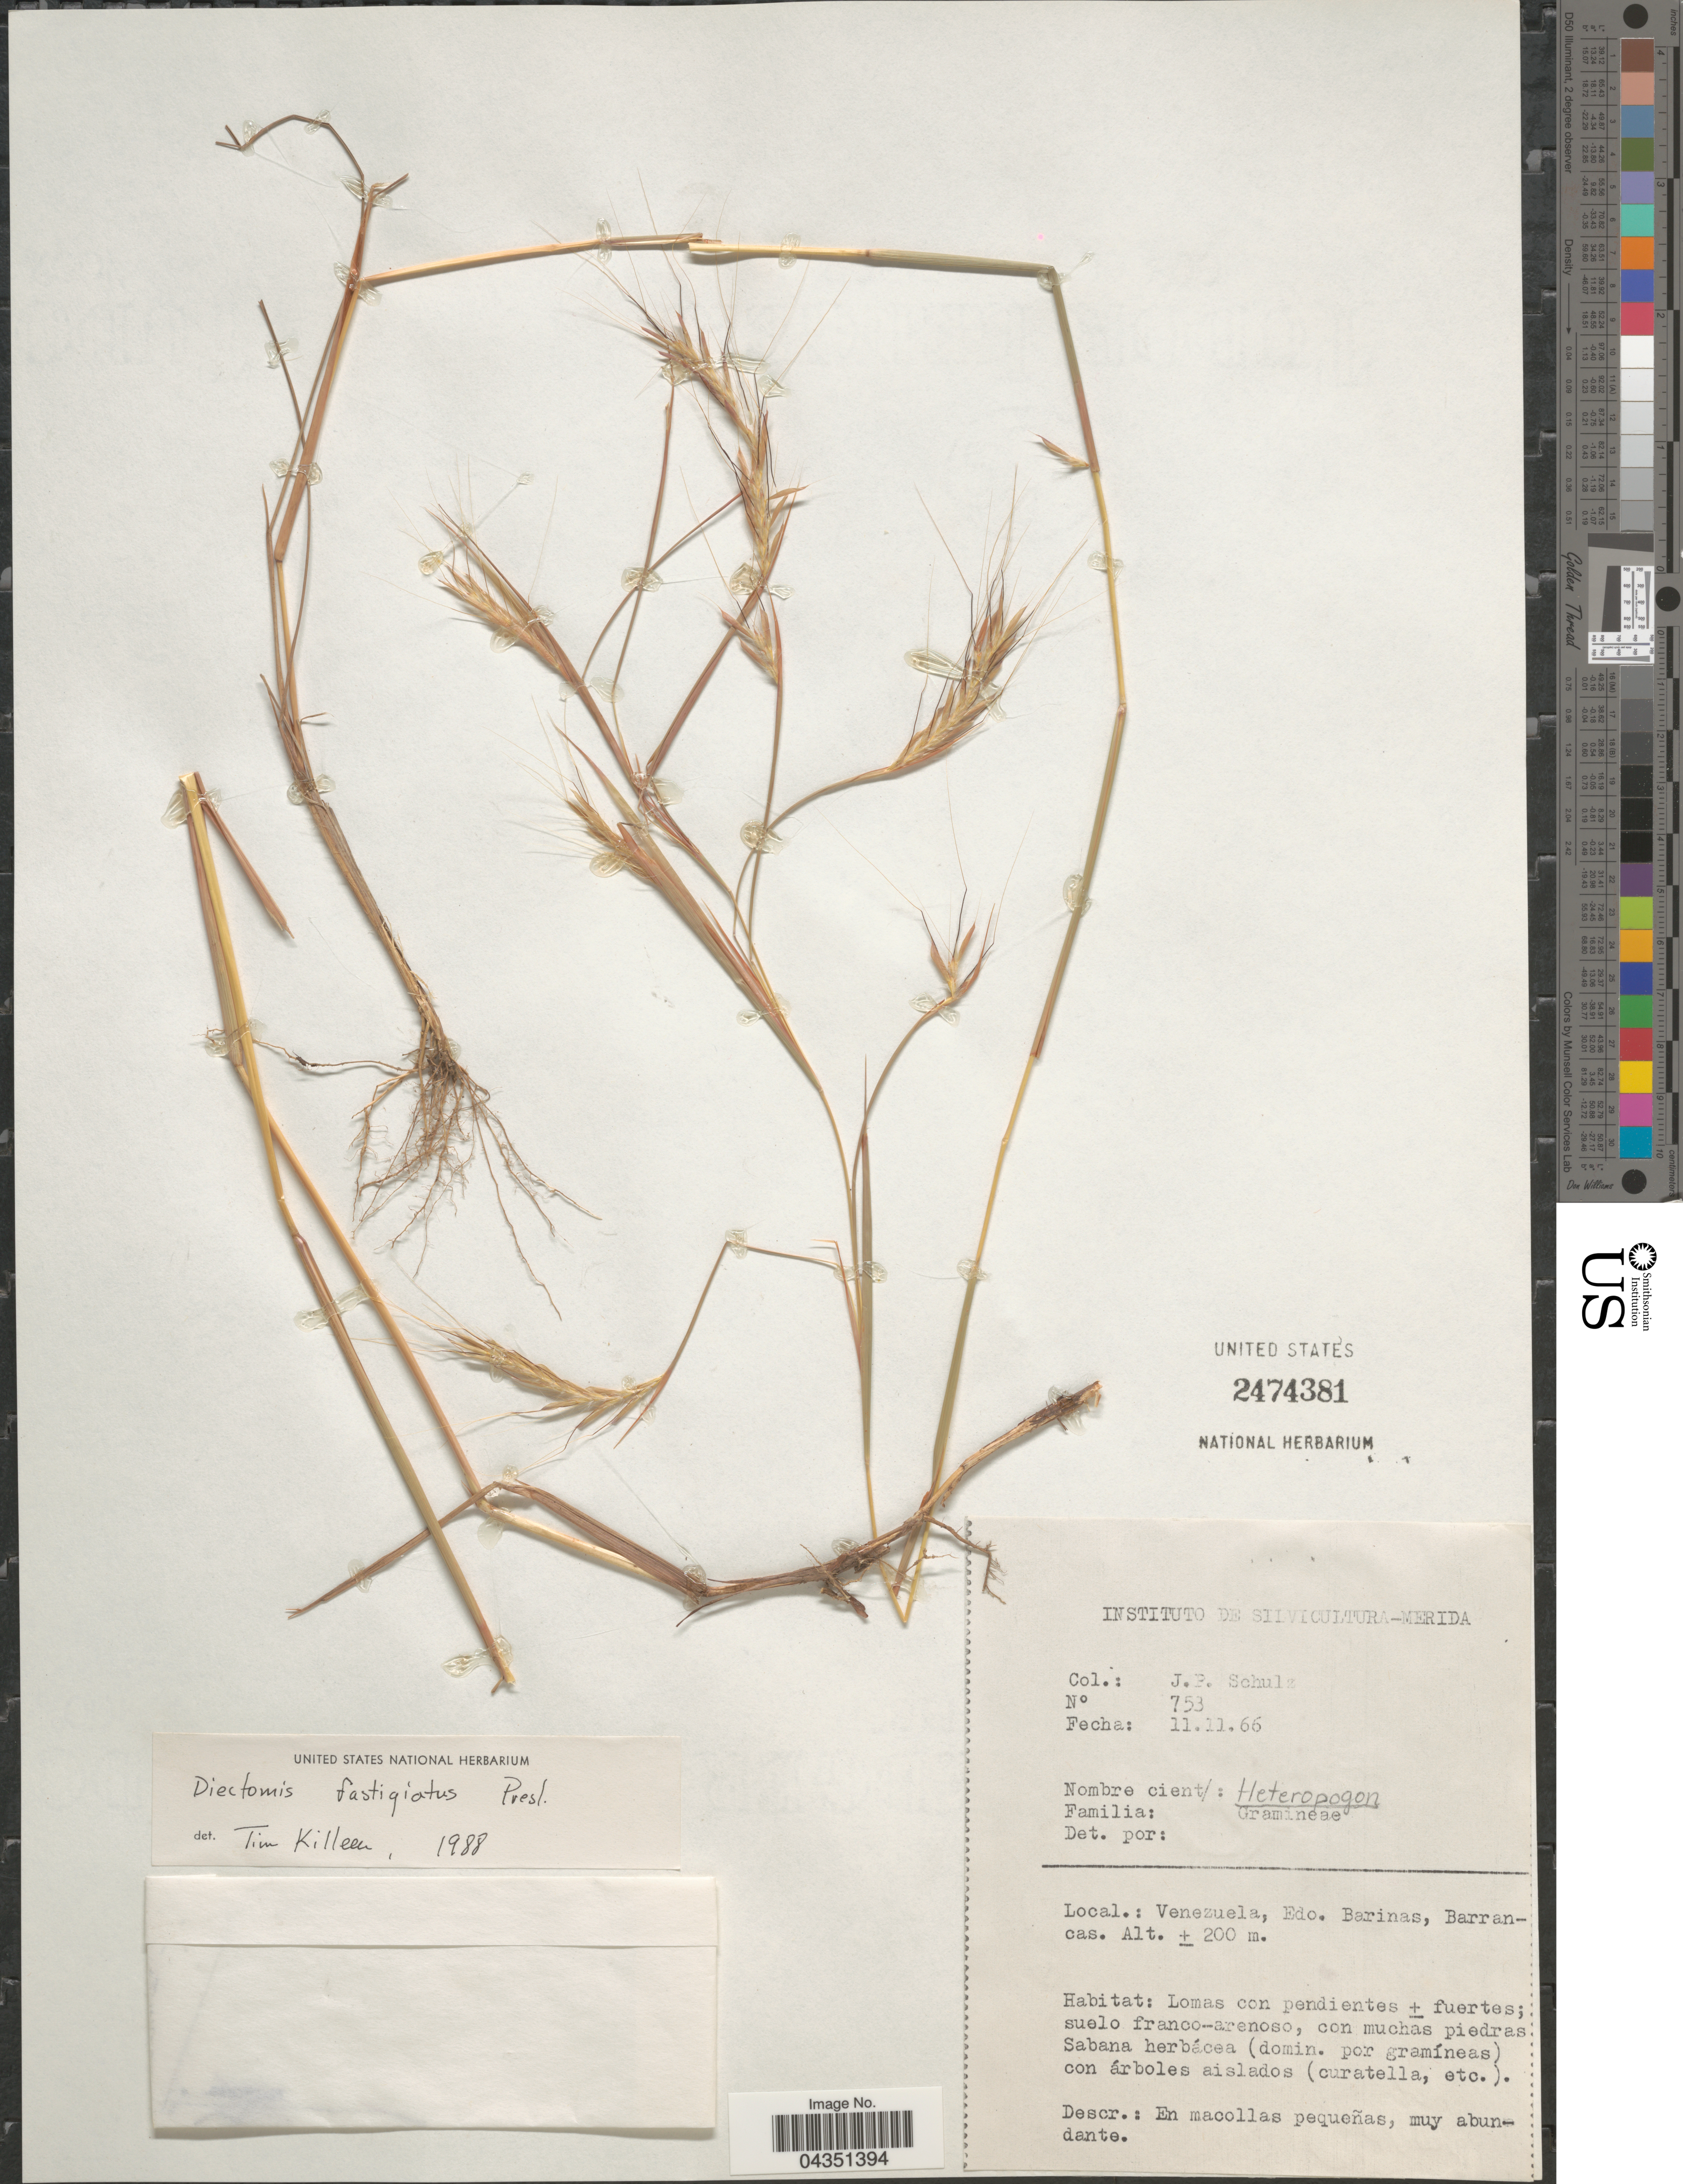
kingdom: Plantae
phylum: Tracheophyta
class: Liliopsida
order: Poales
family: Poaceae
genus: Diectomis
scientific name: Diectomis fastigiata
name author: (Sw.) P. Beauv.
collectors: J. P. Schulz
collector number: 753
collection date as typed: Transcribed d/m/y: 11/11/66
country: Venezuela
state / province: Barinas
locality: Barrancas.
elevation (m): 200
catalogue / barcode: US 2474381